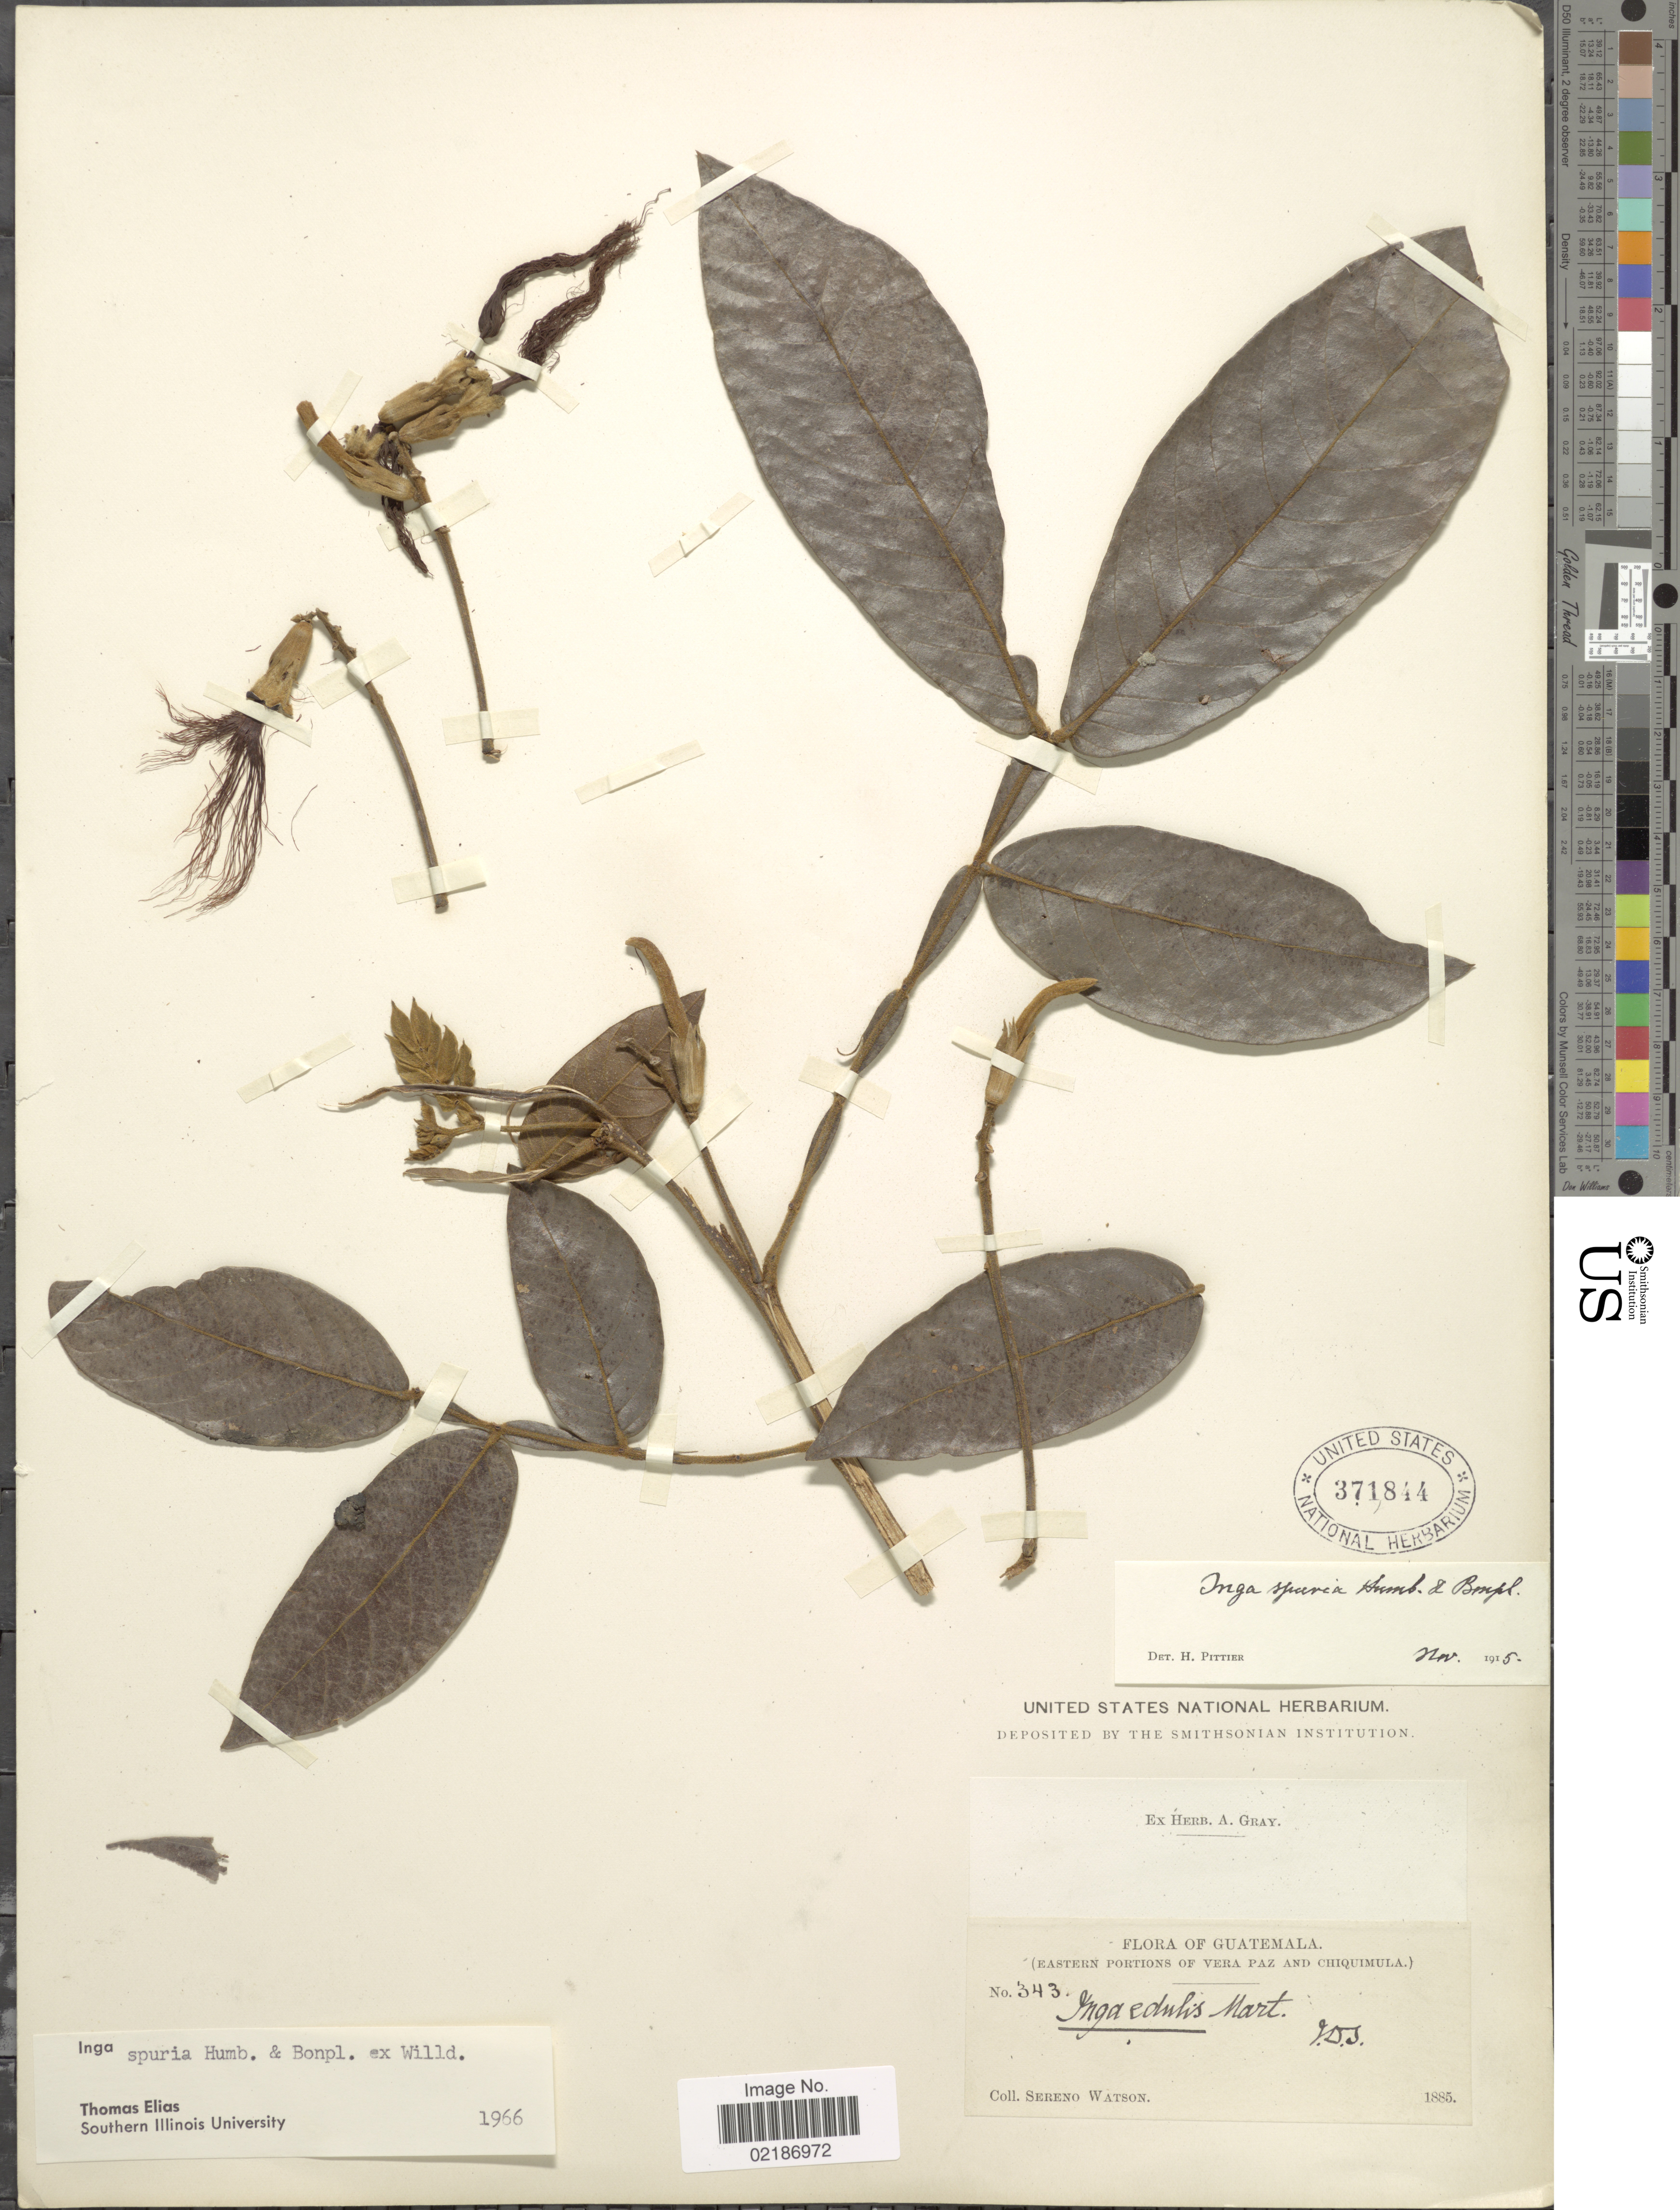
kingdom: Plantae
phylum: Tracheophyta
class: Magnoliopsida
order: Fabales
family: Fabaceae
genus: Inga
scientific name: Inga vera subsp. vera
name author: Willd.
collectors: S. Watson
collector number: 343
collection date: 1885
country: Guatemala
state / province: Chiquimula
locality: Eastern portions of Vera Paz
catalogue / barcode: US 371844